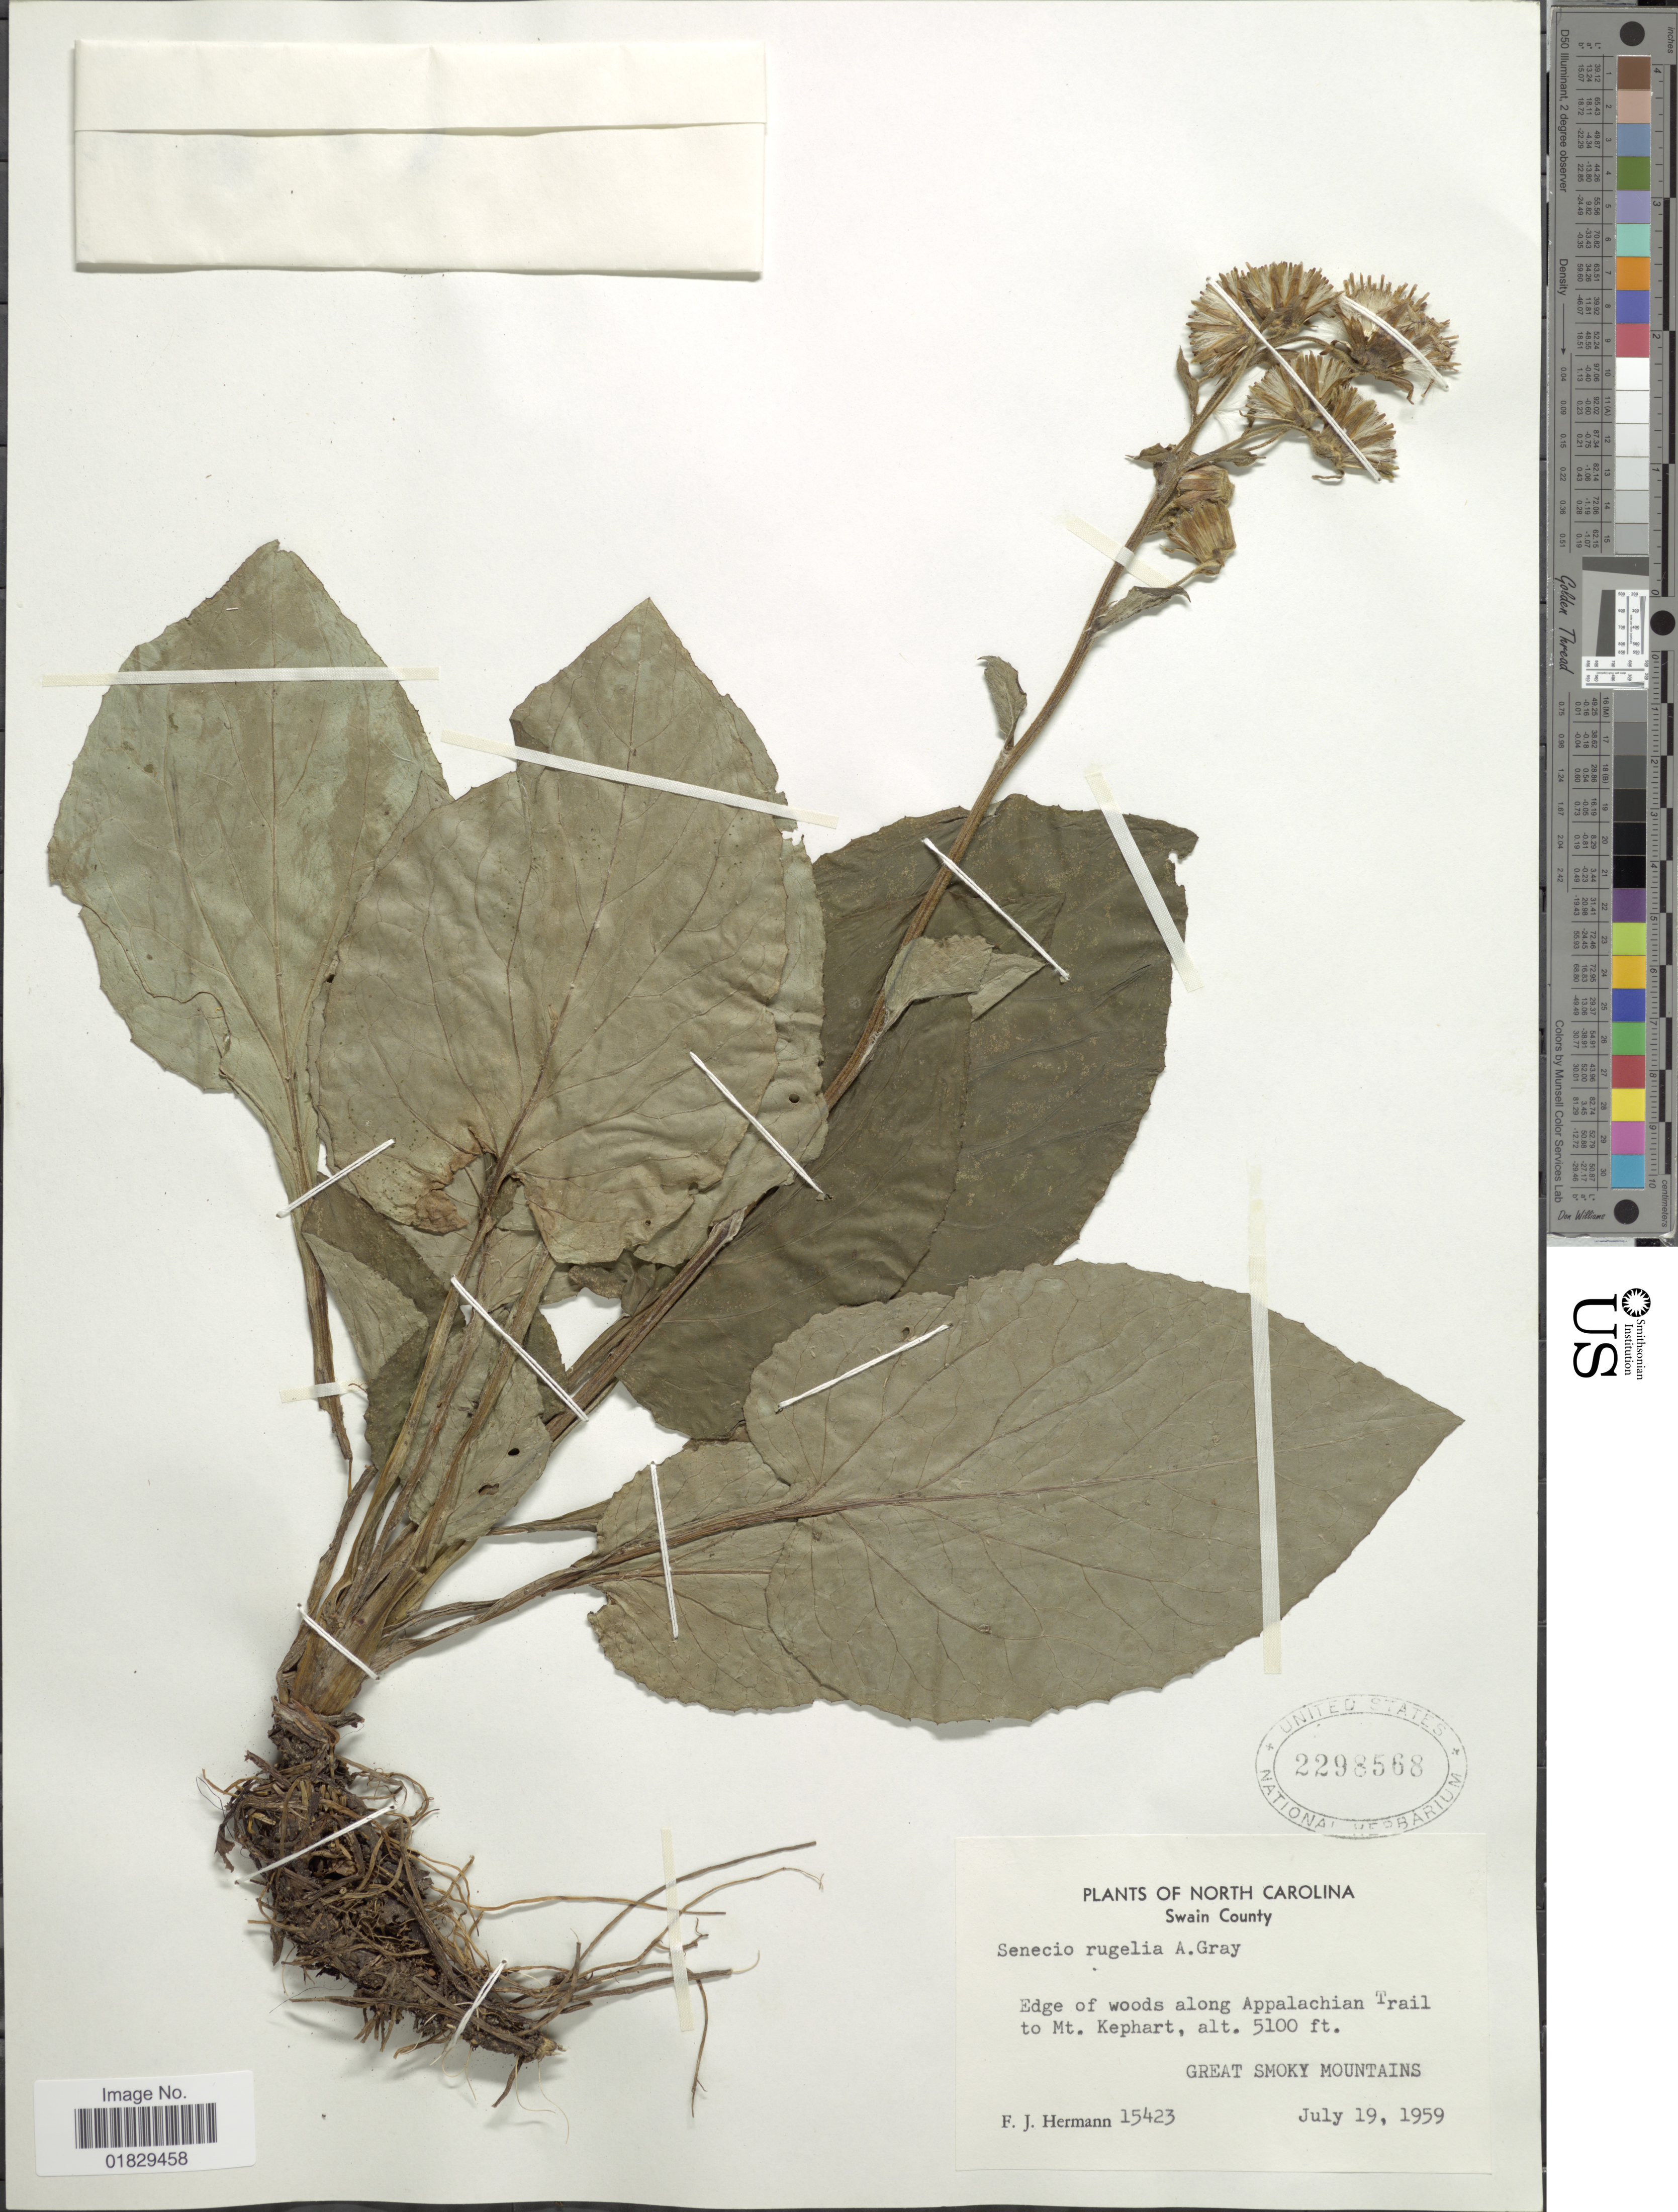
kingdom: Plantae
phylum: Tracheophyta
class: Magnoliopsida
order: Asterales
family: Asteraceae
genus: Rugelia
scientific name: Rugelia nudicaulis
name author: Shuttlew. ex Chapm.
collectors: F. J. Hermann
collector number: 15423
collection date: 1959-07-19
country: United States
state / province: North Carolina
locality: Swain County. Edge of woods along Appalachian Trail to Mt. Kephart. Great Smoky Mountains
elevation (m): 1554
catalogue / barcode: US 2298568